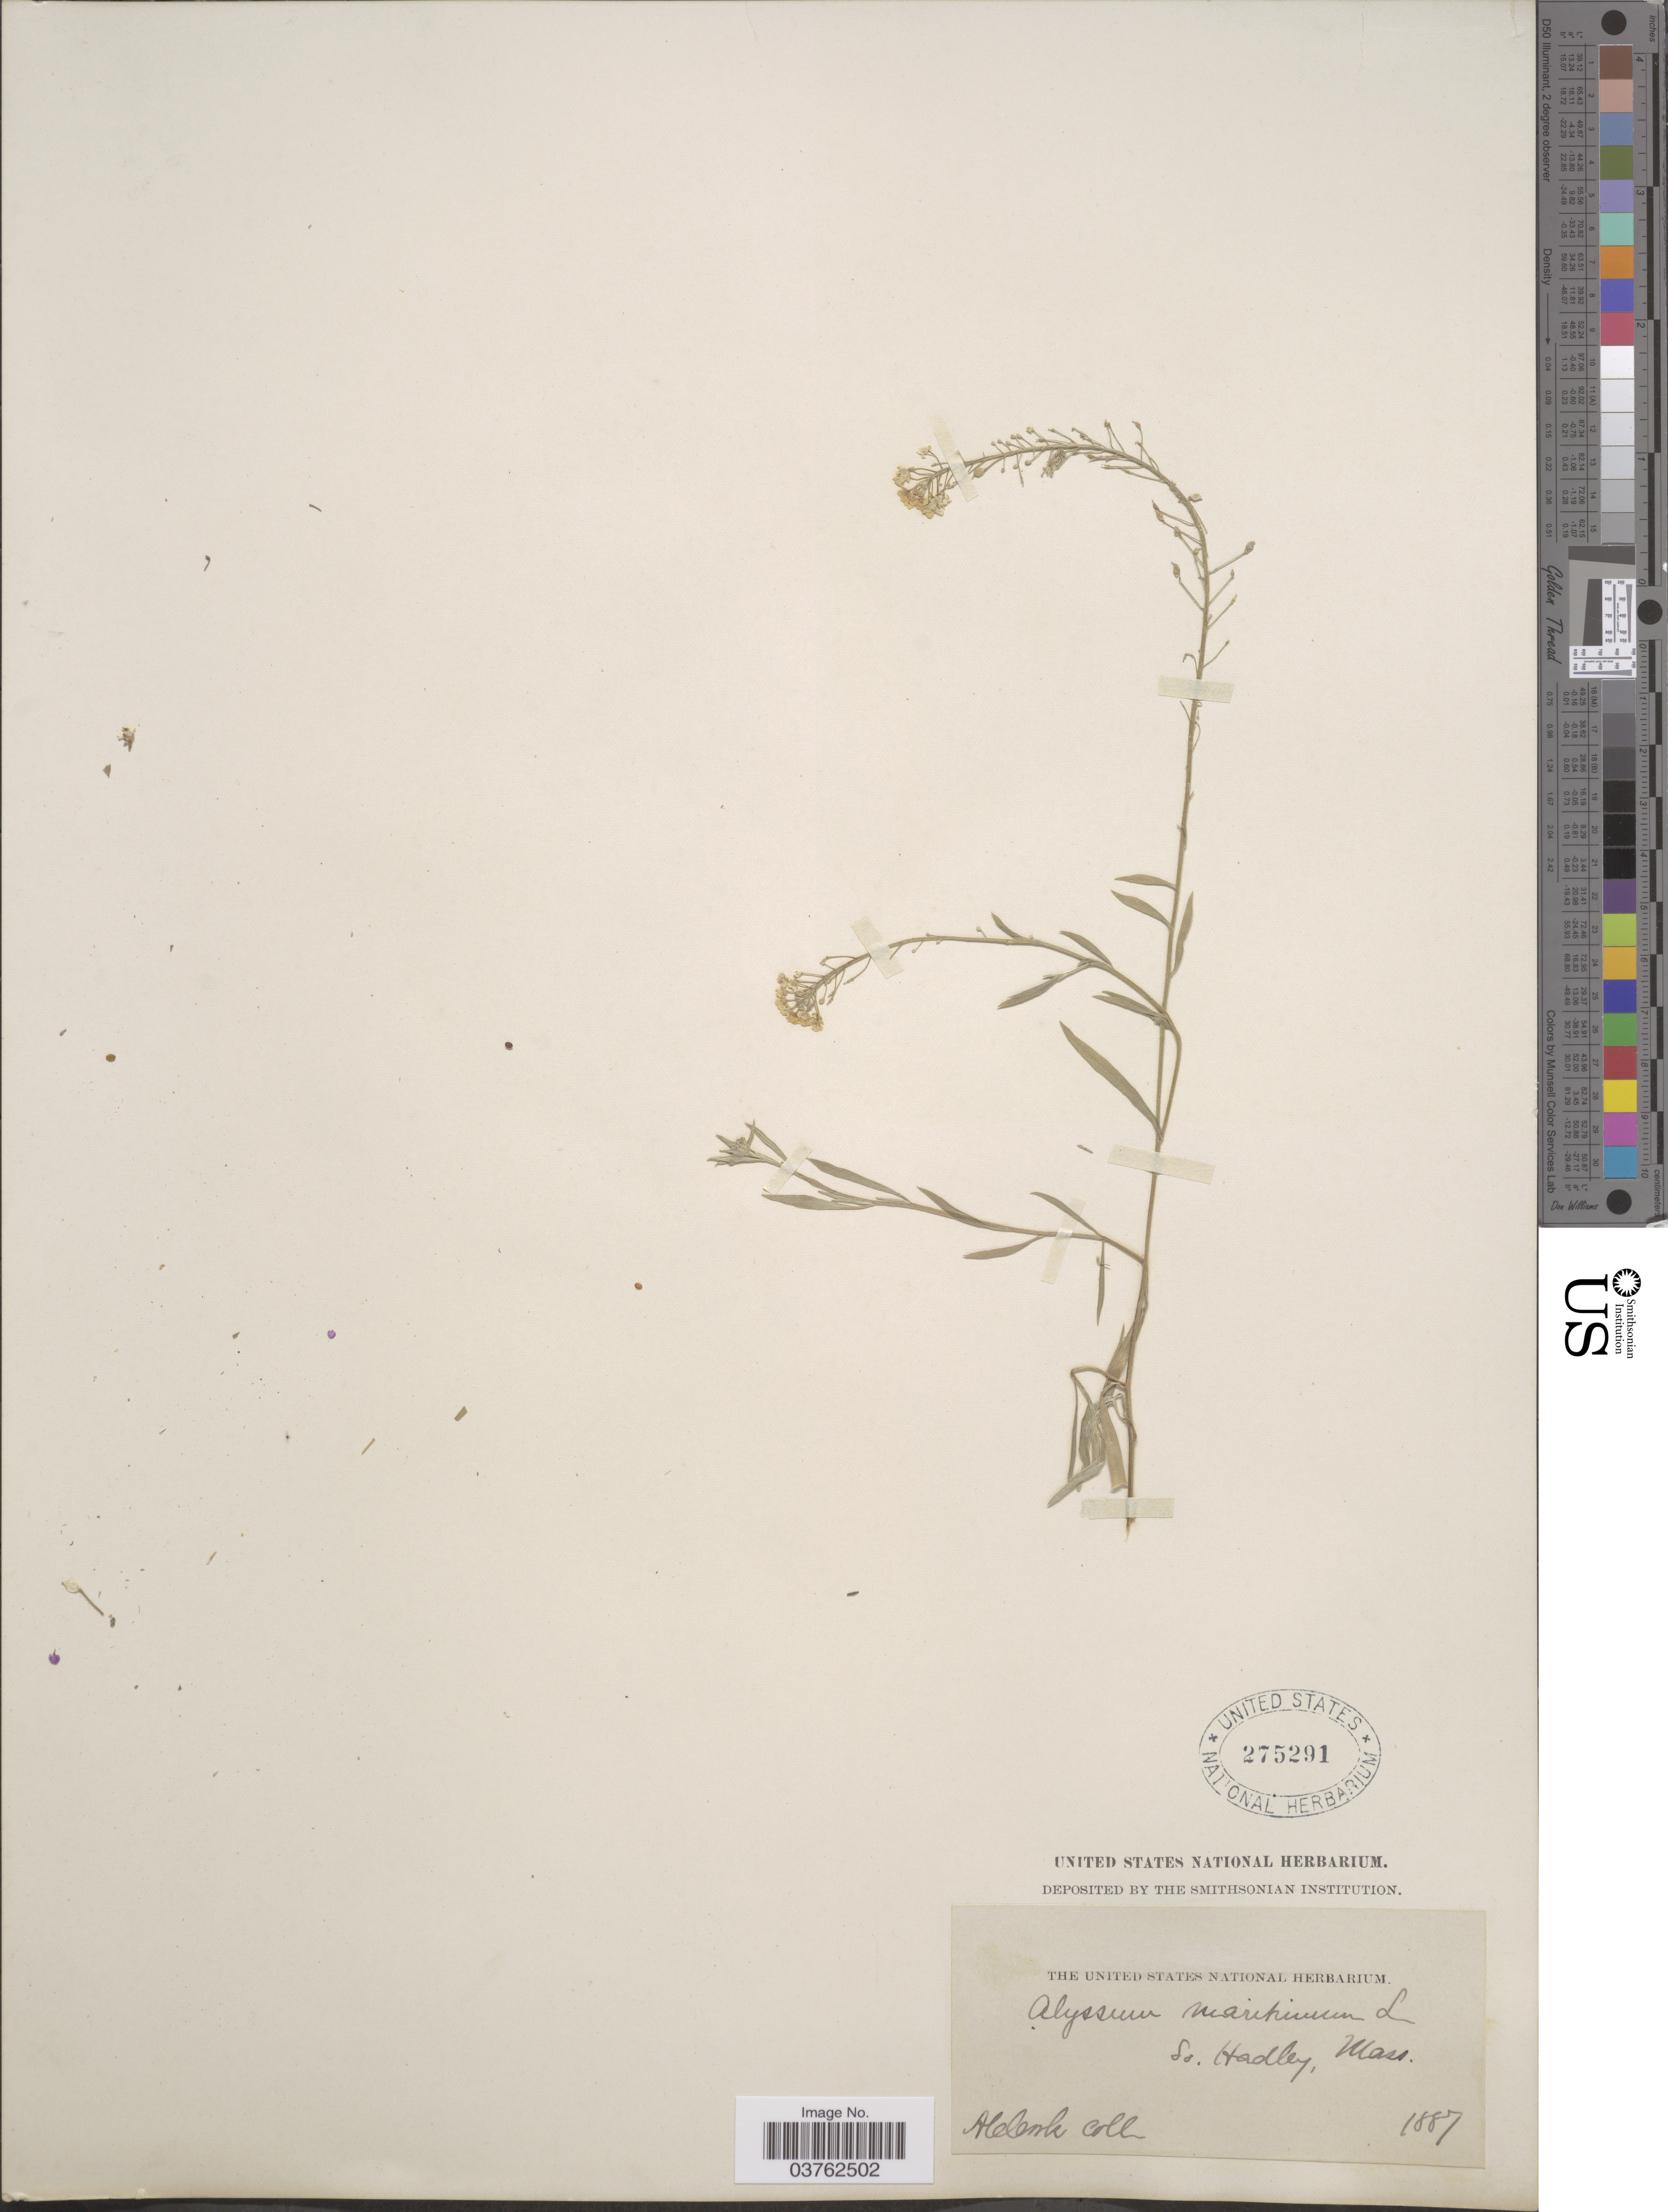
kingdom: Plantae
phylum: Tracheophyta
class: Magnoliopsida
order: Brassicales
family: Brassicaceae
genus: Lobularia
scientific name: Lobularia maritima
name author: (L.) Desv.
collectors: A. Cook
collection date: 1887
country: United States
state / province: Massachusetts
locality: So. Hadley.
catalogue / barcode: US 275291